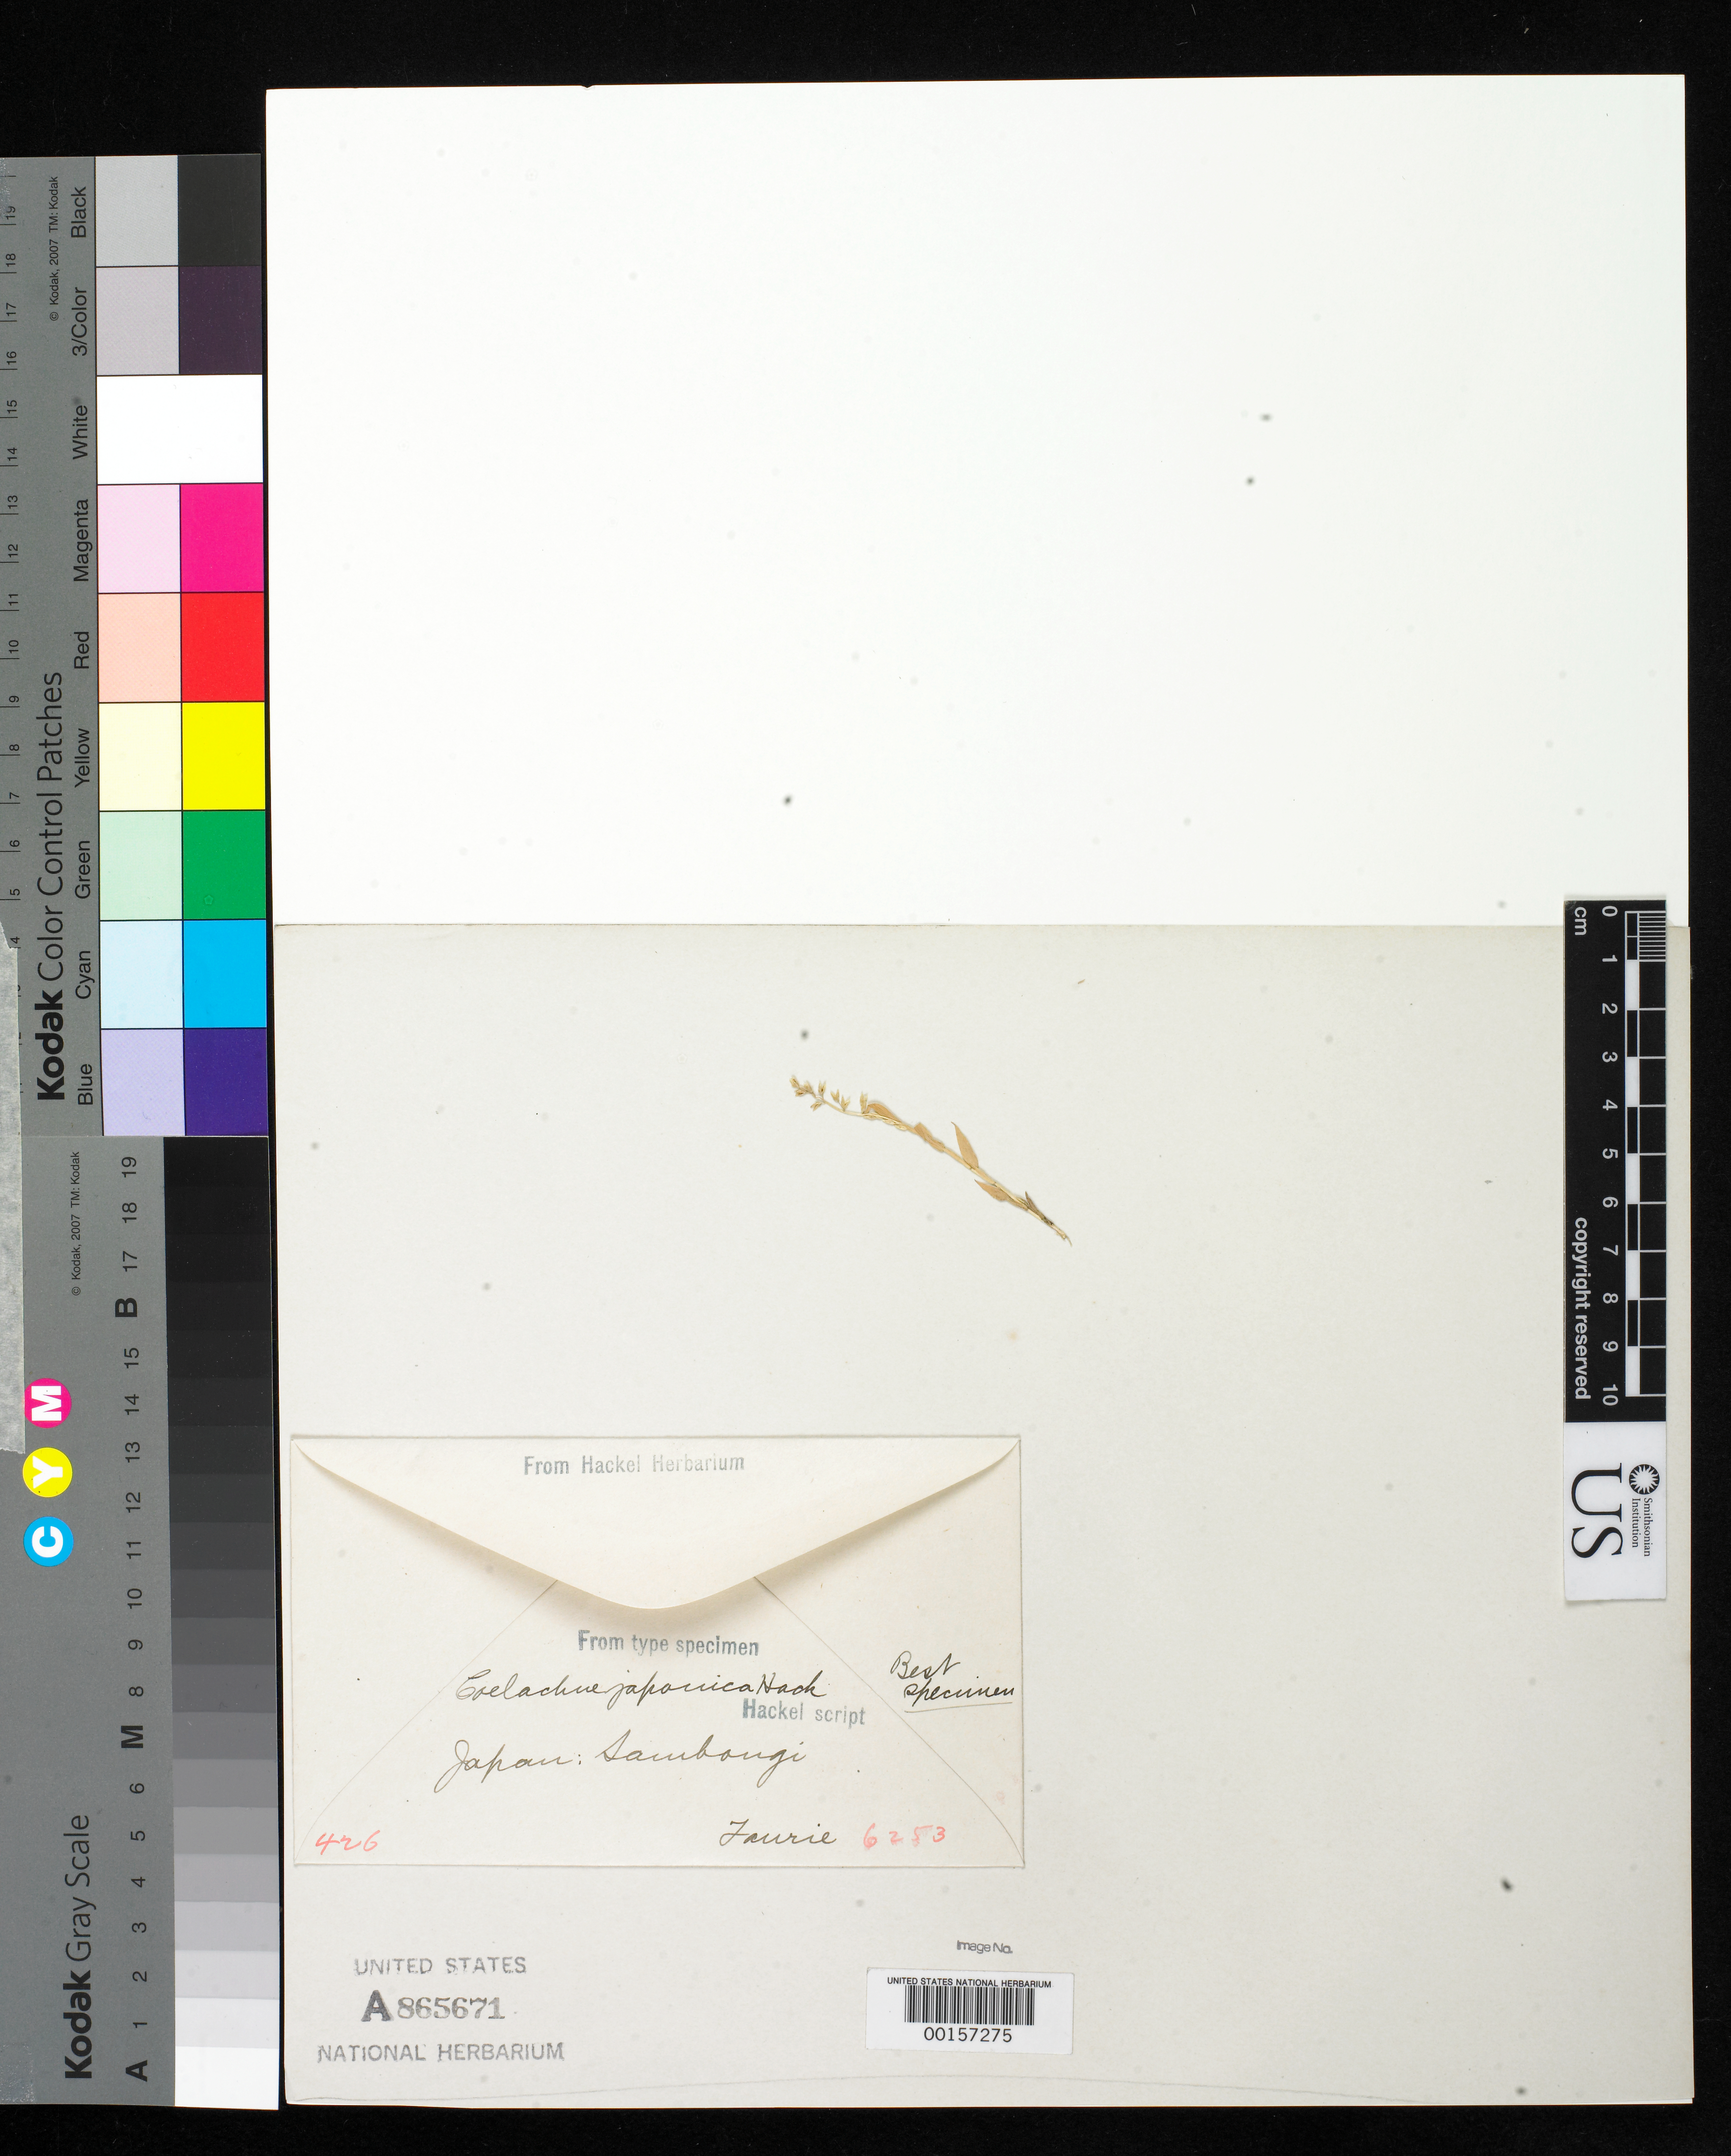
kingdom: Plantae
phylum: Tracheophyta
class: Liliopsida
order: Poales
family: Poaceae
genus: Coelachne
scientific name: Coelachne japonica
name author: Hack.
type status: Type Fragment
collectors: U. Faurie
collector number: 6253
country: Japan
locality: Sambongi.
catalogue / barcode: US 865671A